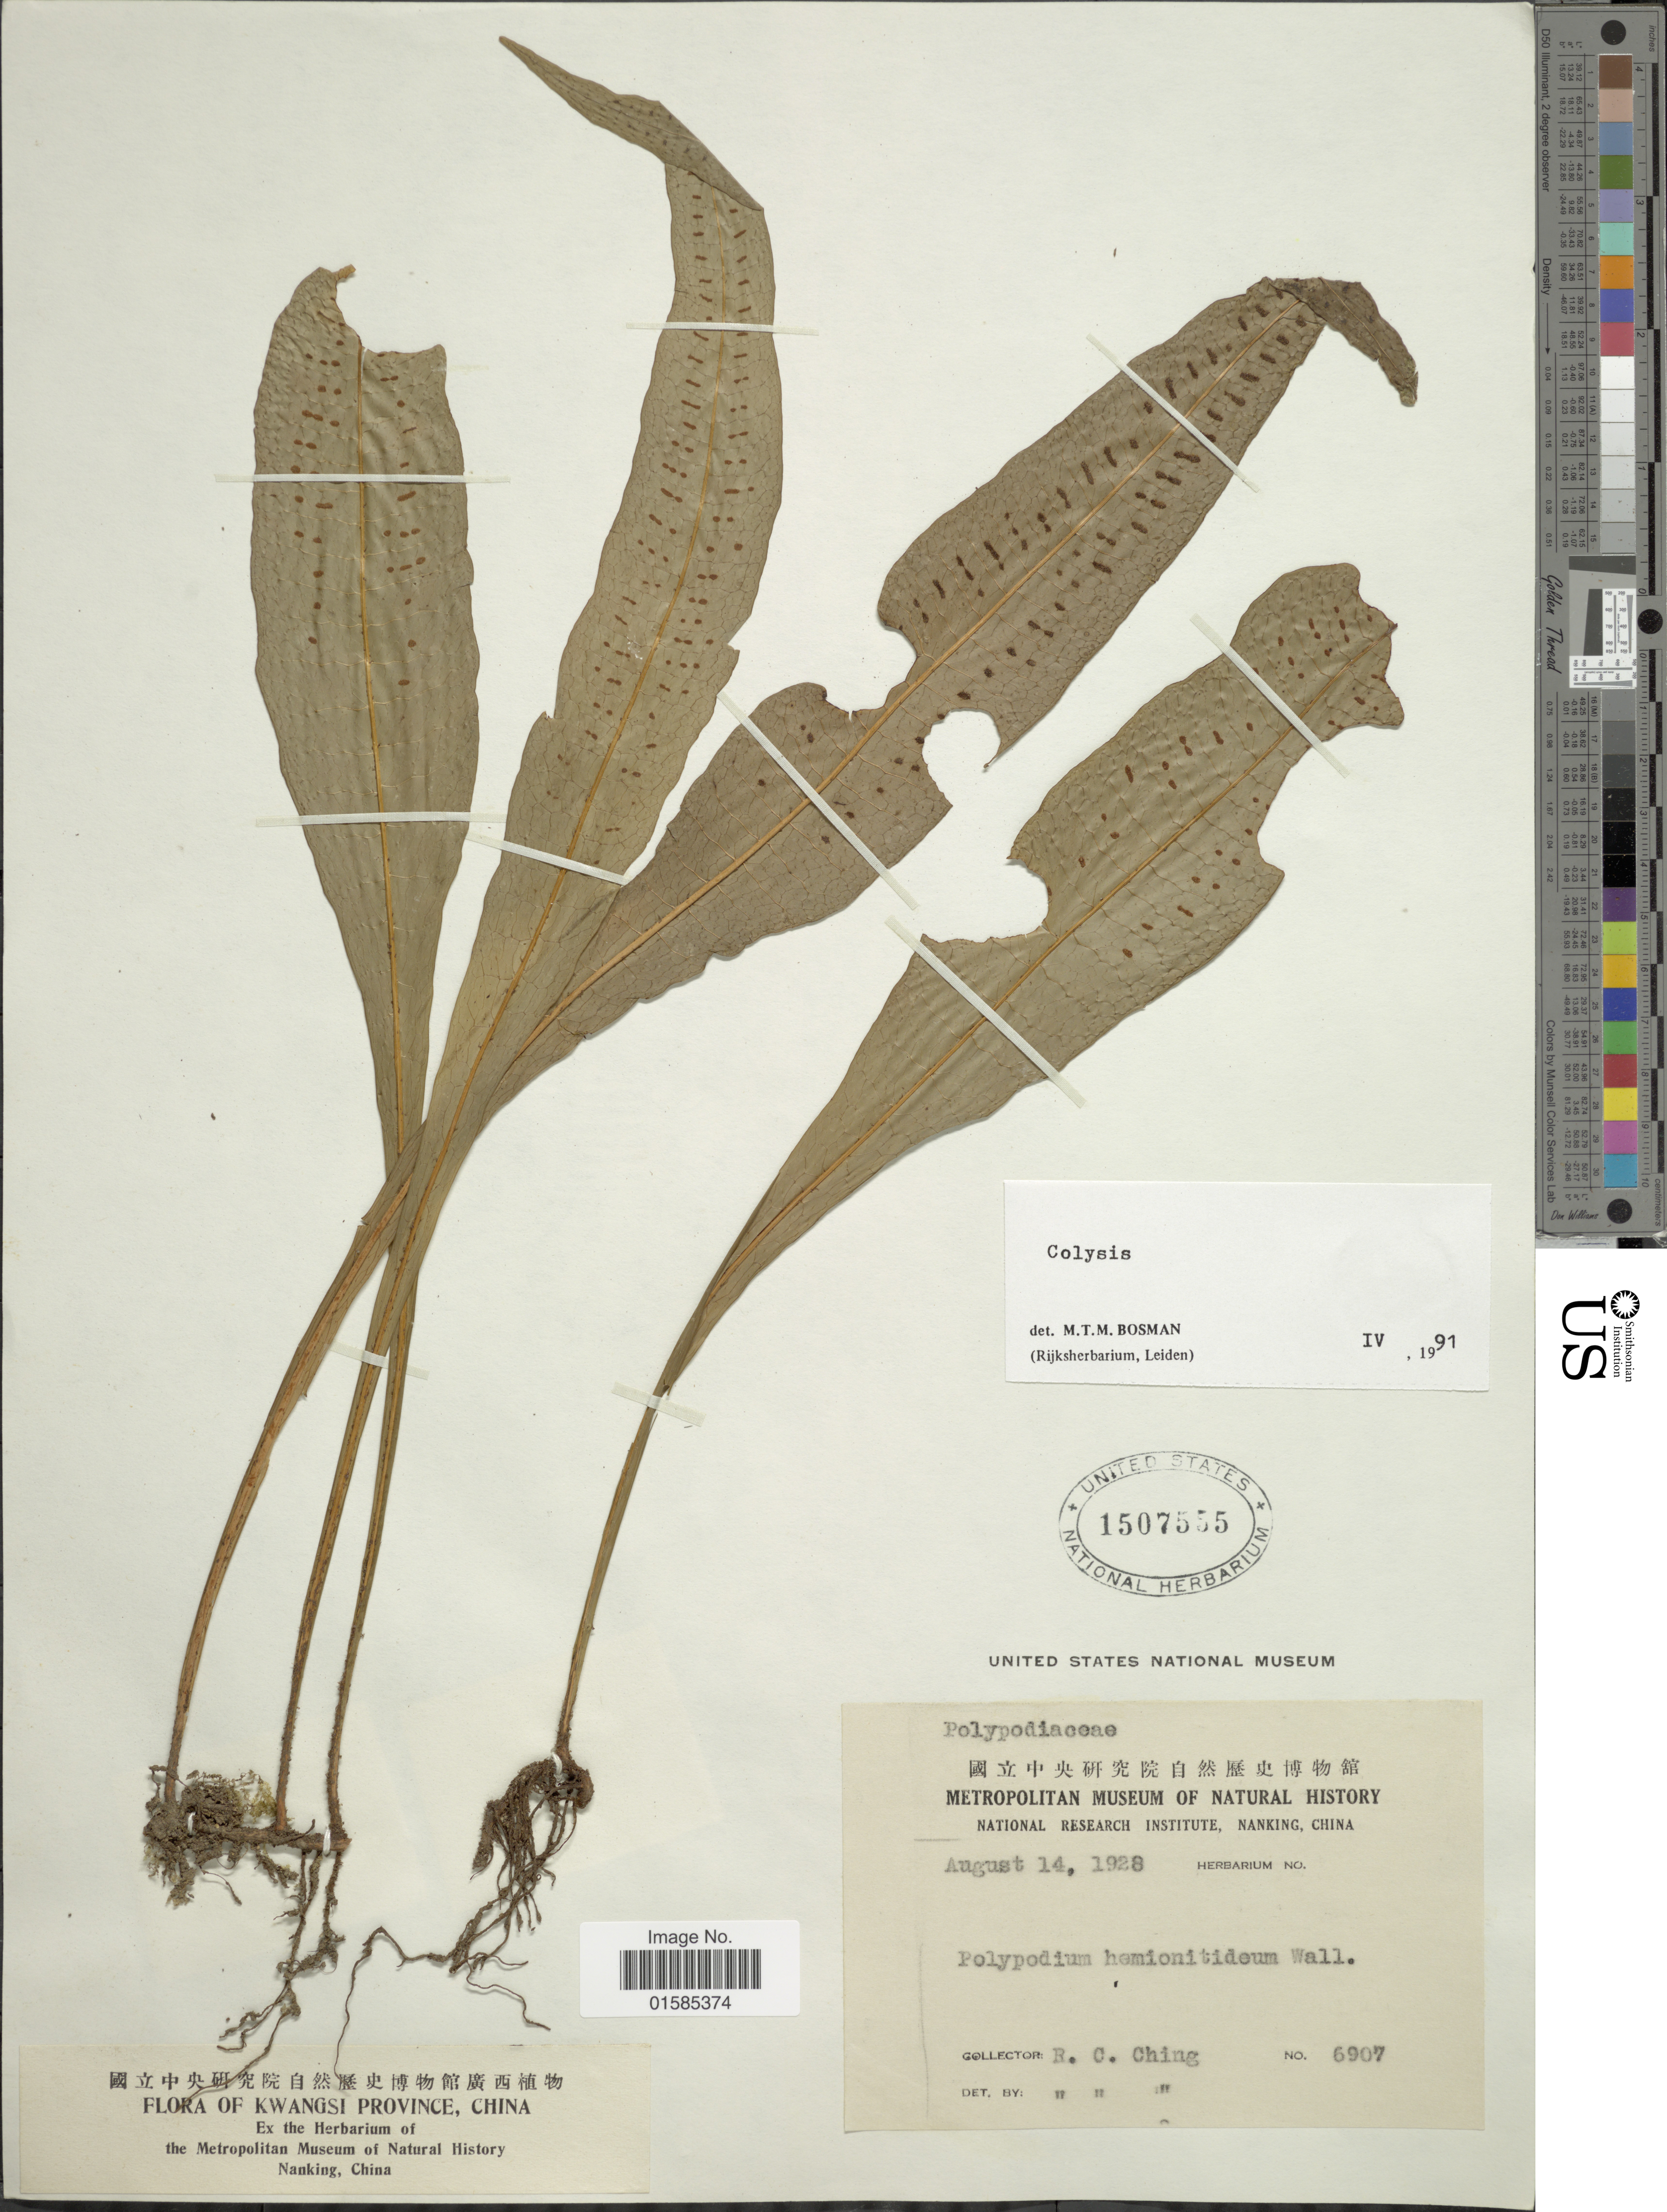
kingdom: Plantae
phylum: Tracheophyta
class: Polypodiopsida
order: Polypodiales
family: Polypodiaceae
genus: Leptochilus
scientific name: Leptochilus hemionitideus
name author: (C. Presl) Noot.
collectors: R. C. Ching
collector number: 6907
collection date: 1928-08-14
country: China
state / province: Guangxi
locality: Kwangsi Province, China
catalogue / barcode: US 1507555